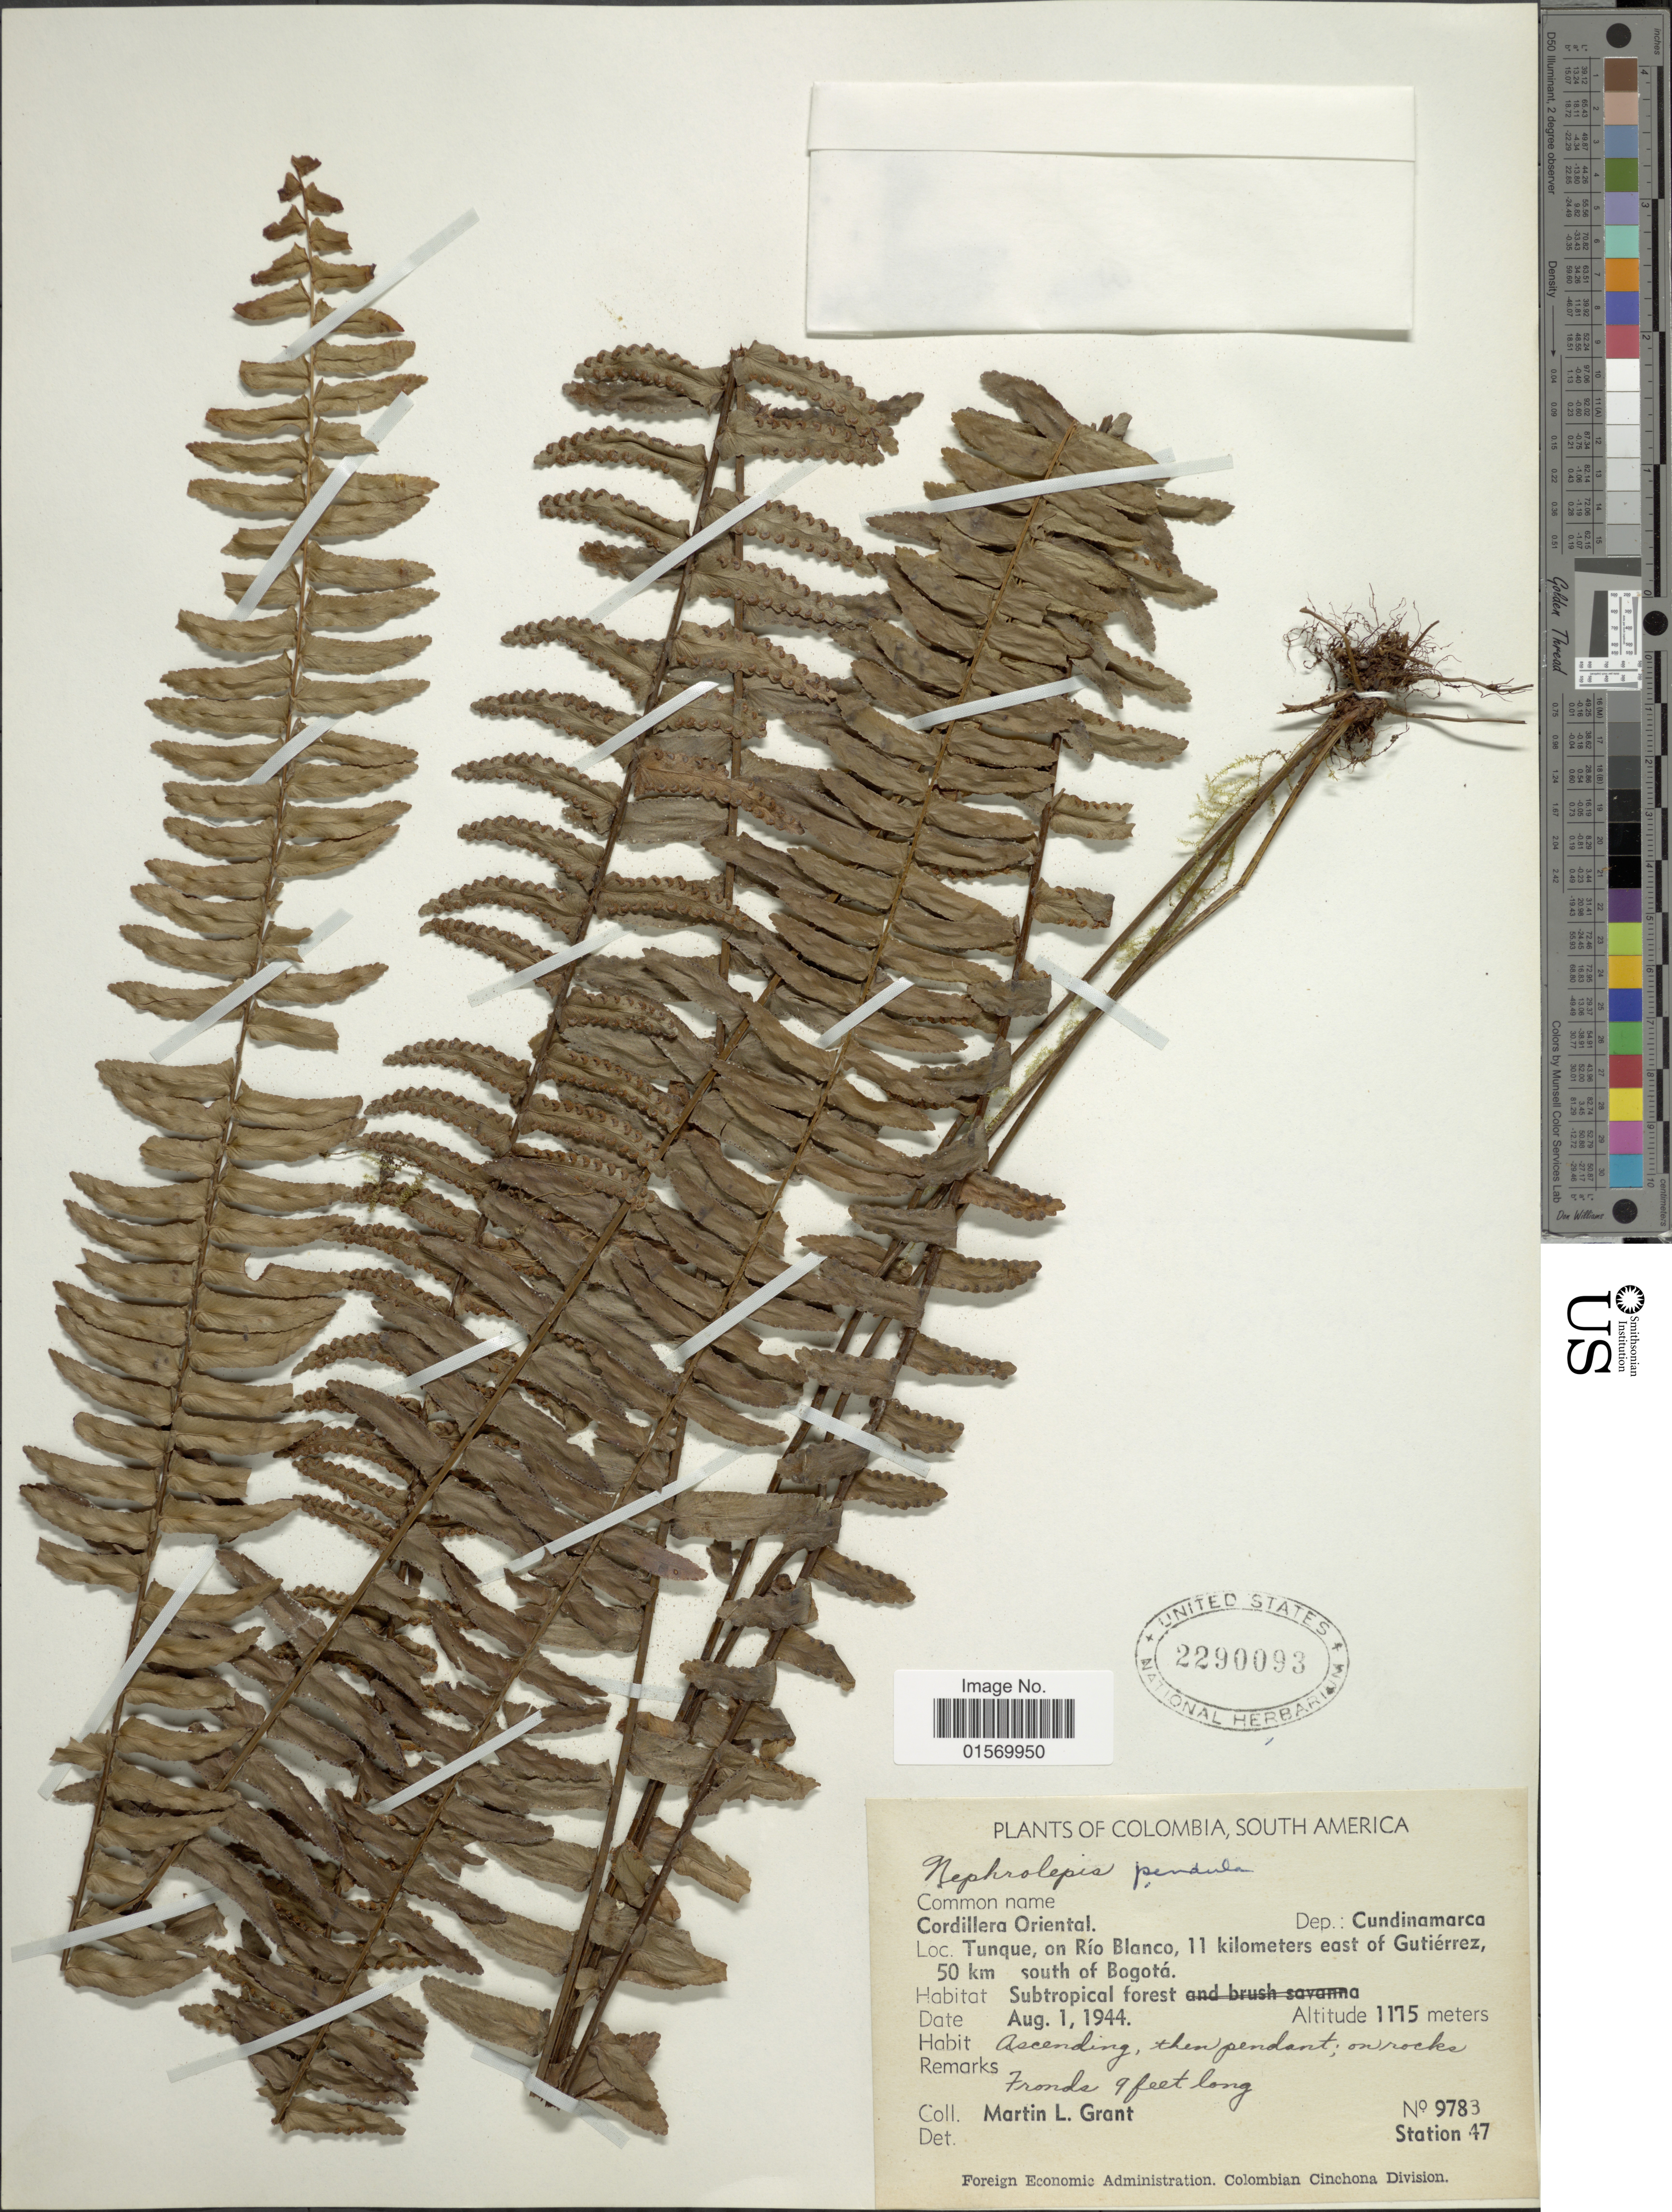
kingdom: Plantae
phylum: Tracheophyta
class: Polypodiopsida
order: Polypodiales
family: Nephrolepidaceae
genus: Nephrolepis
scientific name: Nephrolepis pendula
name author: (Raddi) J. Sm.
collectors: M. L. Grant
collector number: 9783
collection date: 1944-08-01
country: Colombia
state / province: Cundinamarca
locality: Cordillera Oriental, Tunque, on Río Blanco, 11 kilometers east of Gutiérrez, 50 km south of Bogotá, subtropical forest, ascending, then pendant on rocks.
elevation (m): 1175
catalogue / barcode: US 2290093